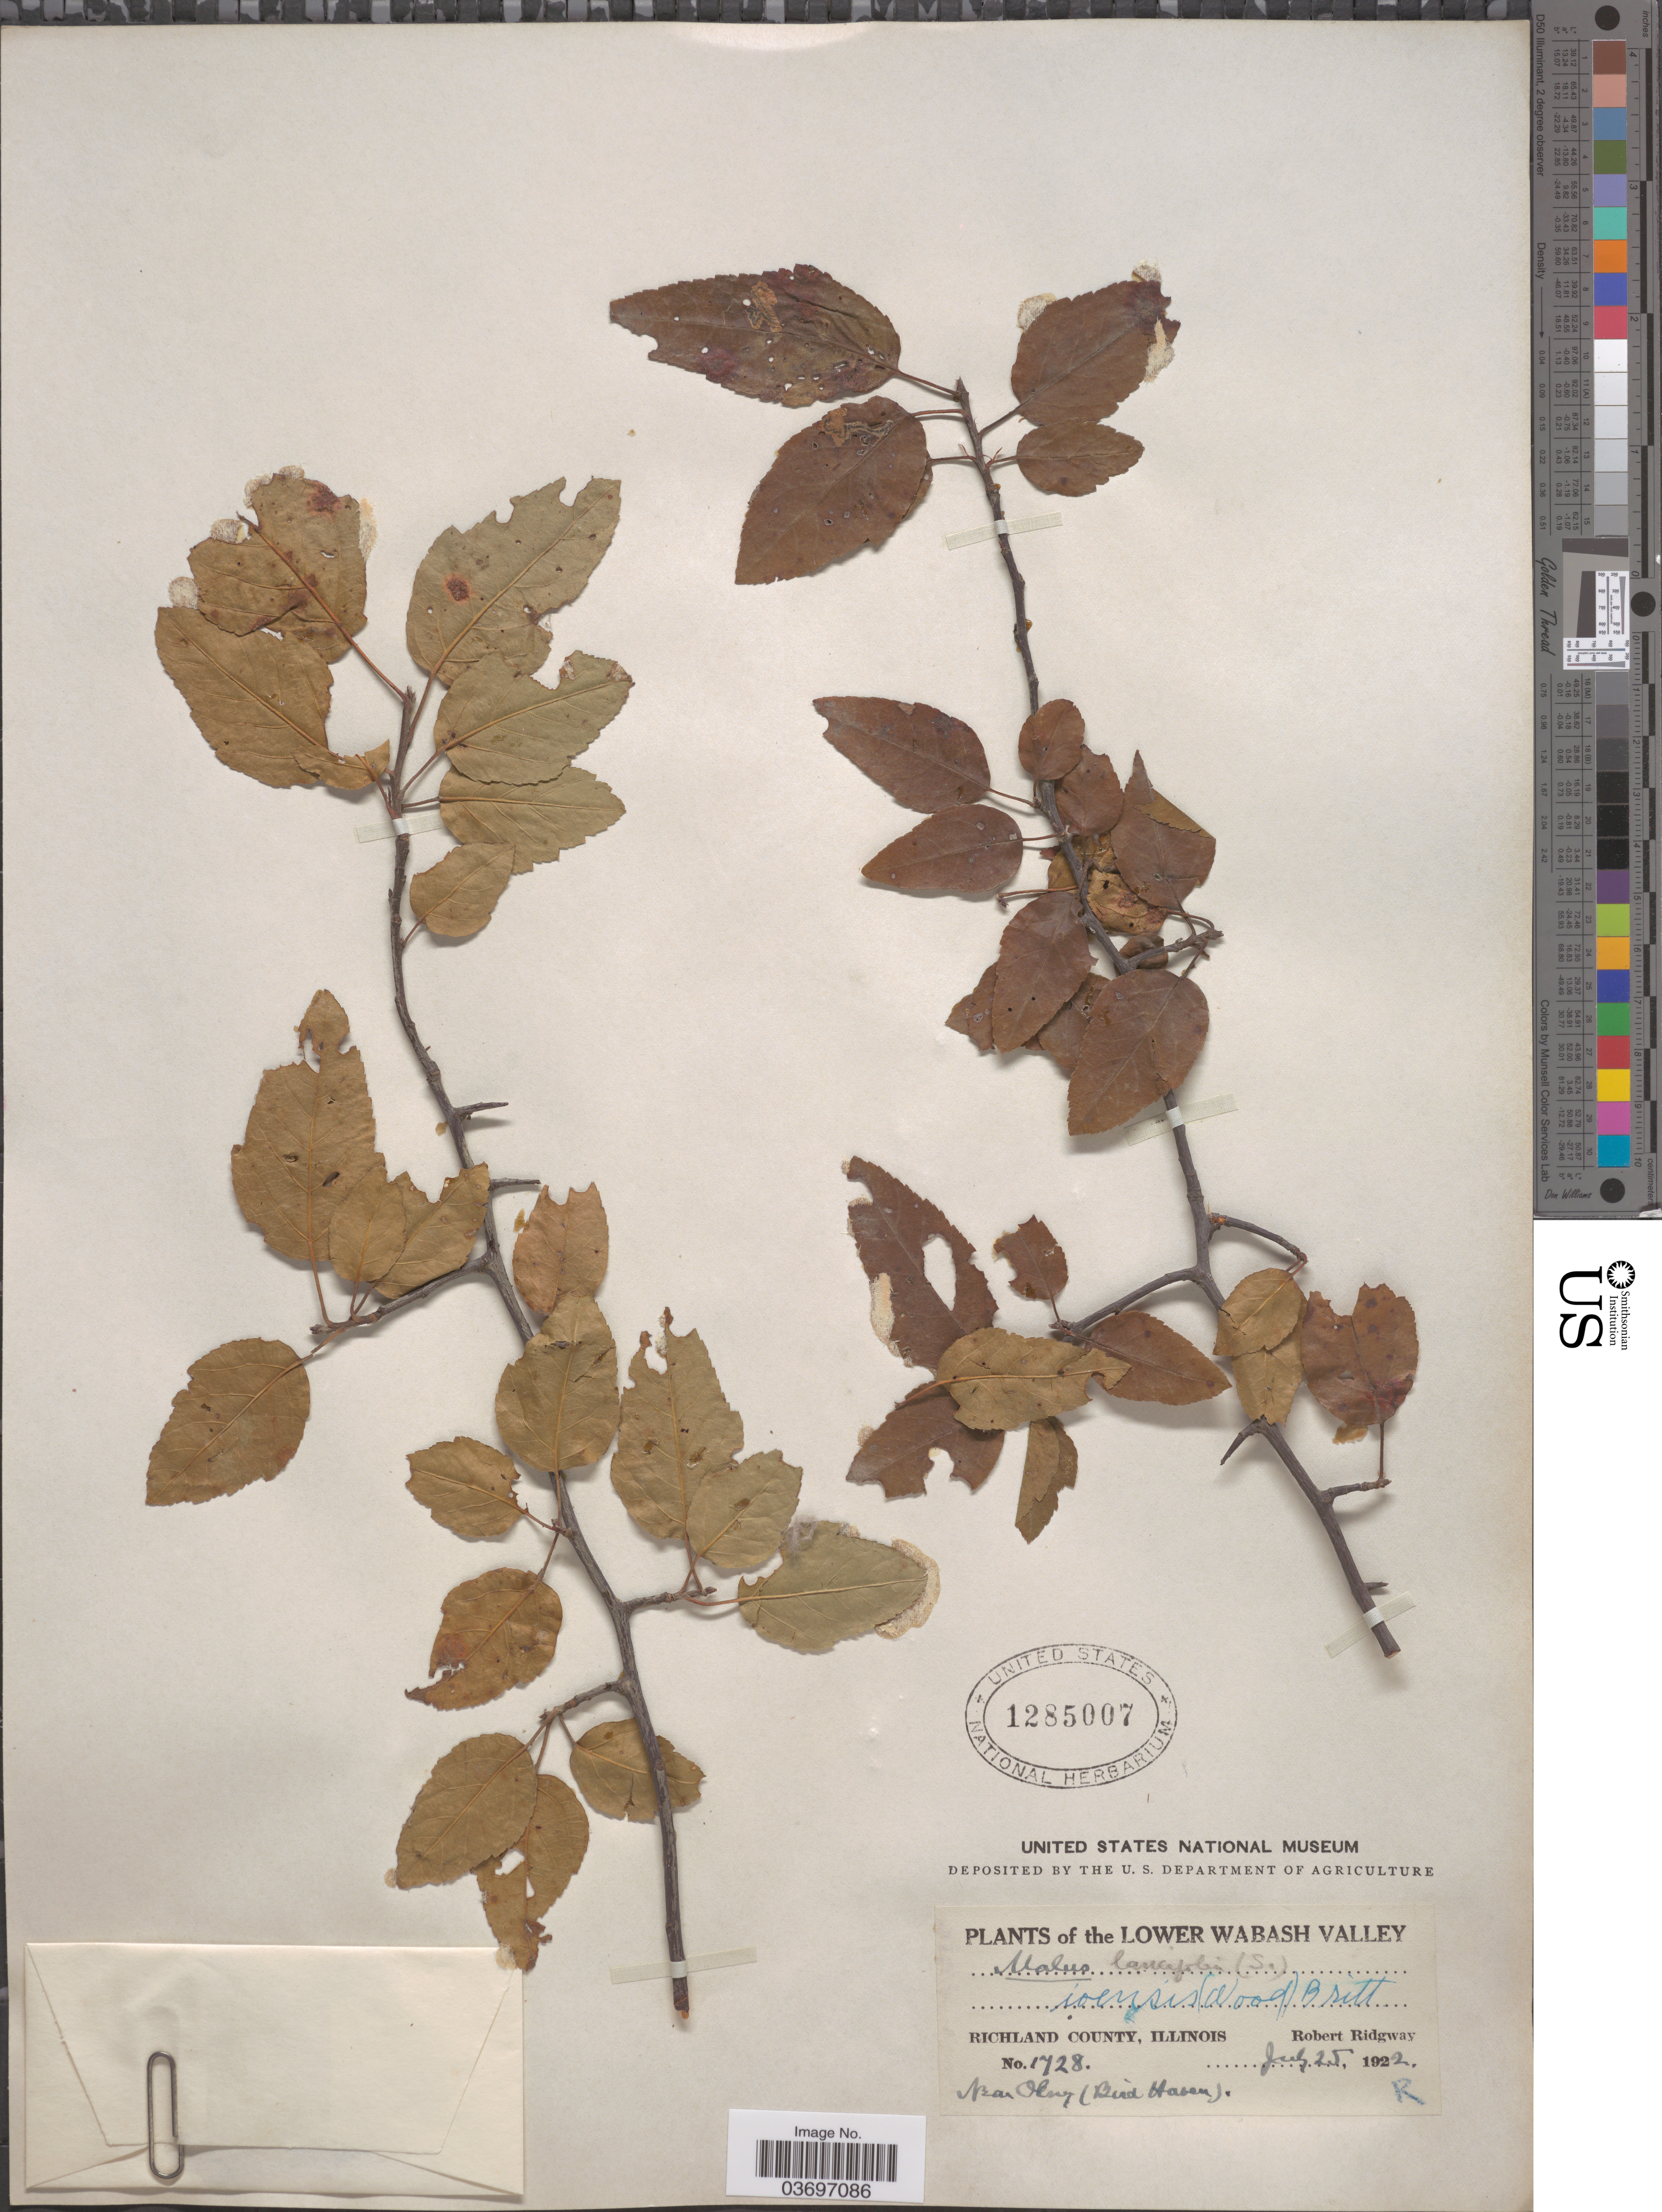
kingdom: Plantae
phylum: Tracheophyta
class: Magnoliopsida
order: Rosales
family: Rosaceae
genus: Malus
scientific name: Malus ioensis var. ioensis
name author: Rehder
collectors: R. Ridgway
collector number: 1728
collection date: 1922-07-25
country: United States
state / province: Illinois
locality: The Lower Wabash Valley. Richland County. Near Olney (Bird Hasen).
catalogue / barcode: US 1285007